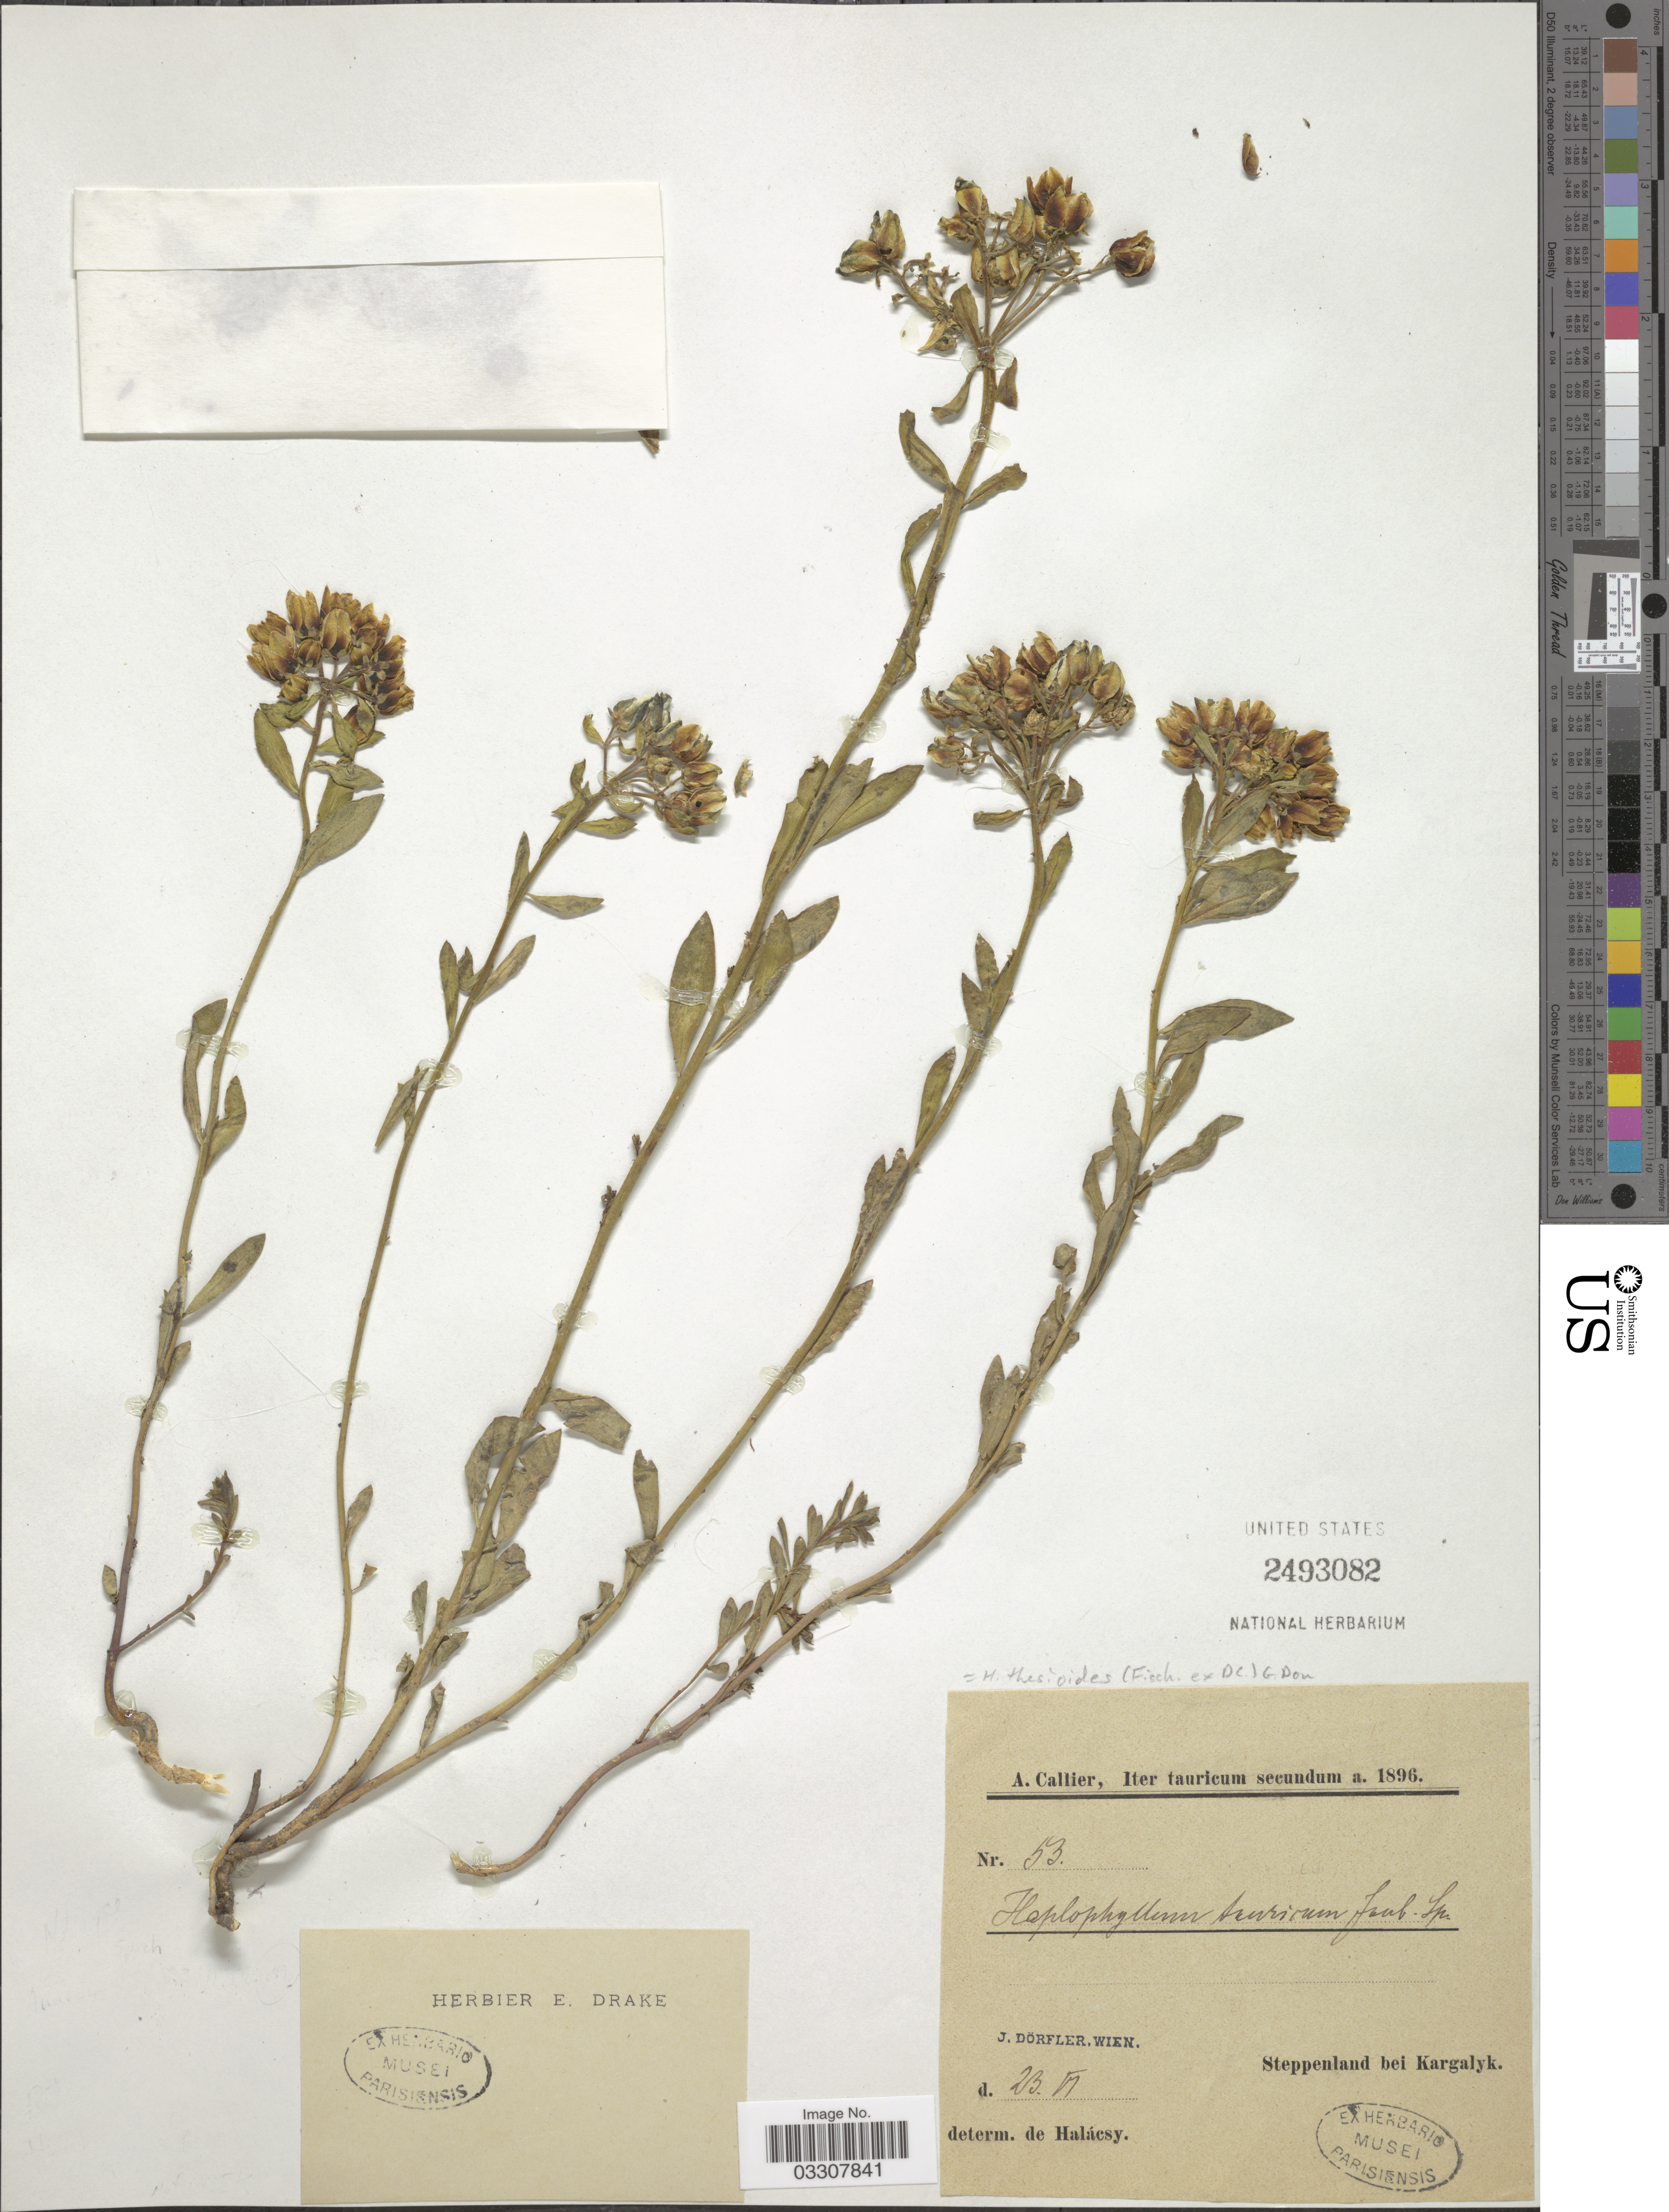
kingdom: Plantae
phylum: Tracheophyta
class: Magnoliopsida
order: Sapindales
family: Rutaceae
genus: Haplophyllum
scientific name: Haplophyllum thesioides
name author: (Fisch. ex DC.) G. Don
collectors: A. Callier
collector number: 53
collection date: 1896-06-23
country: Azerbaijan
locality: Iter tauricum. Steppenland bei Kargalyk.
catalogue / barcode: US 2493082